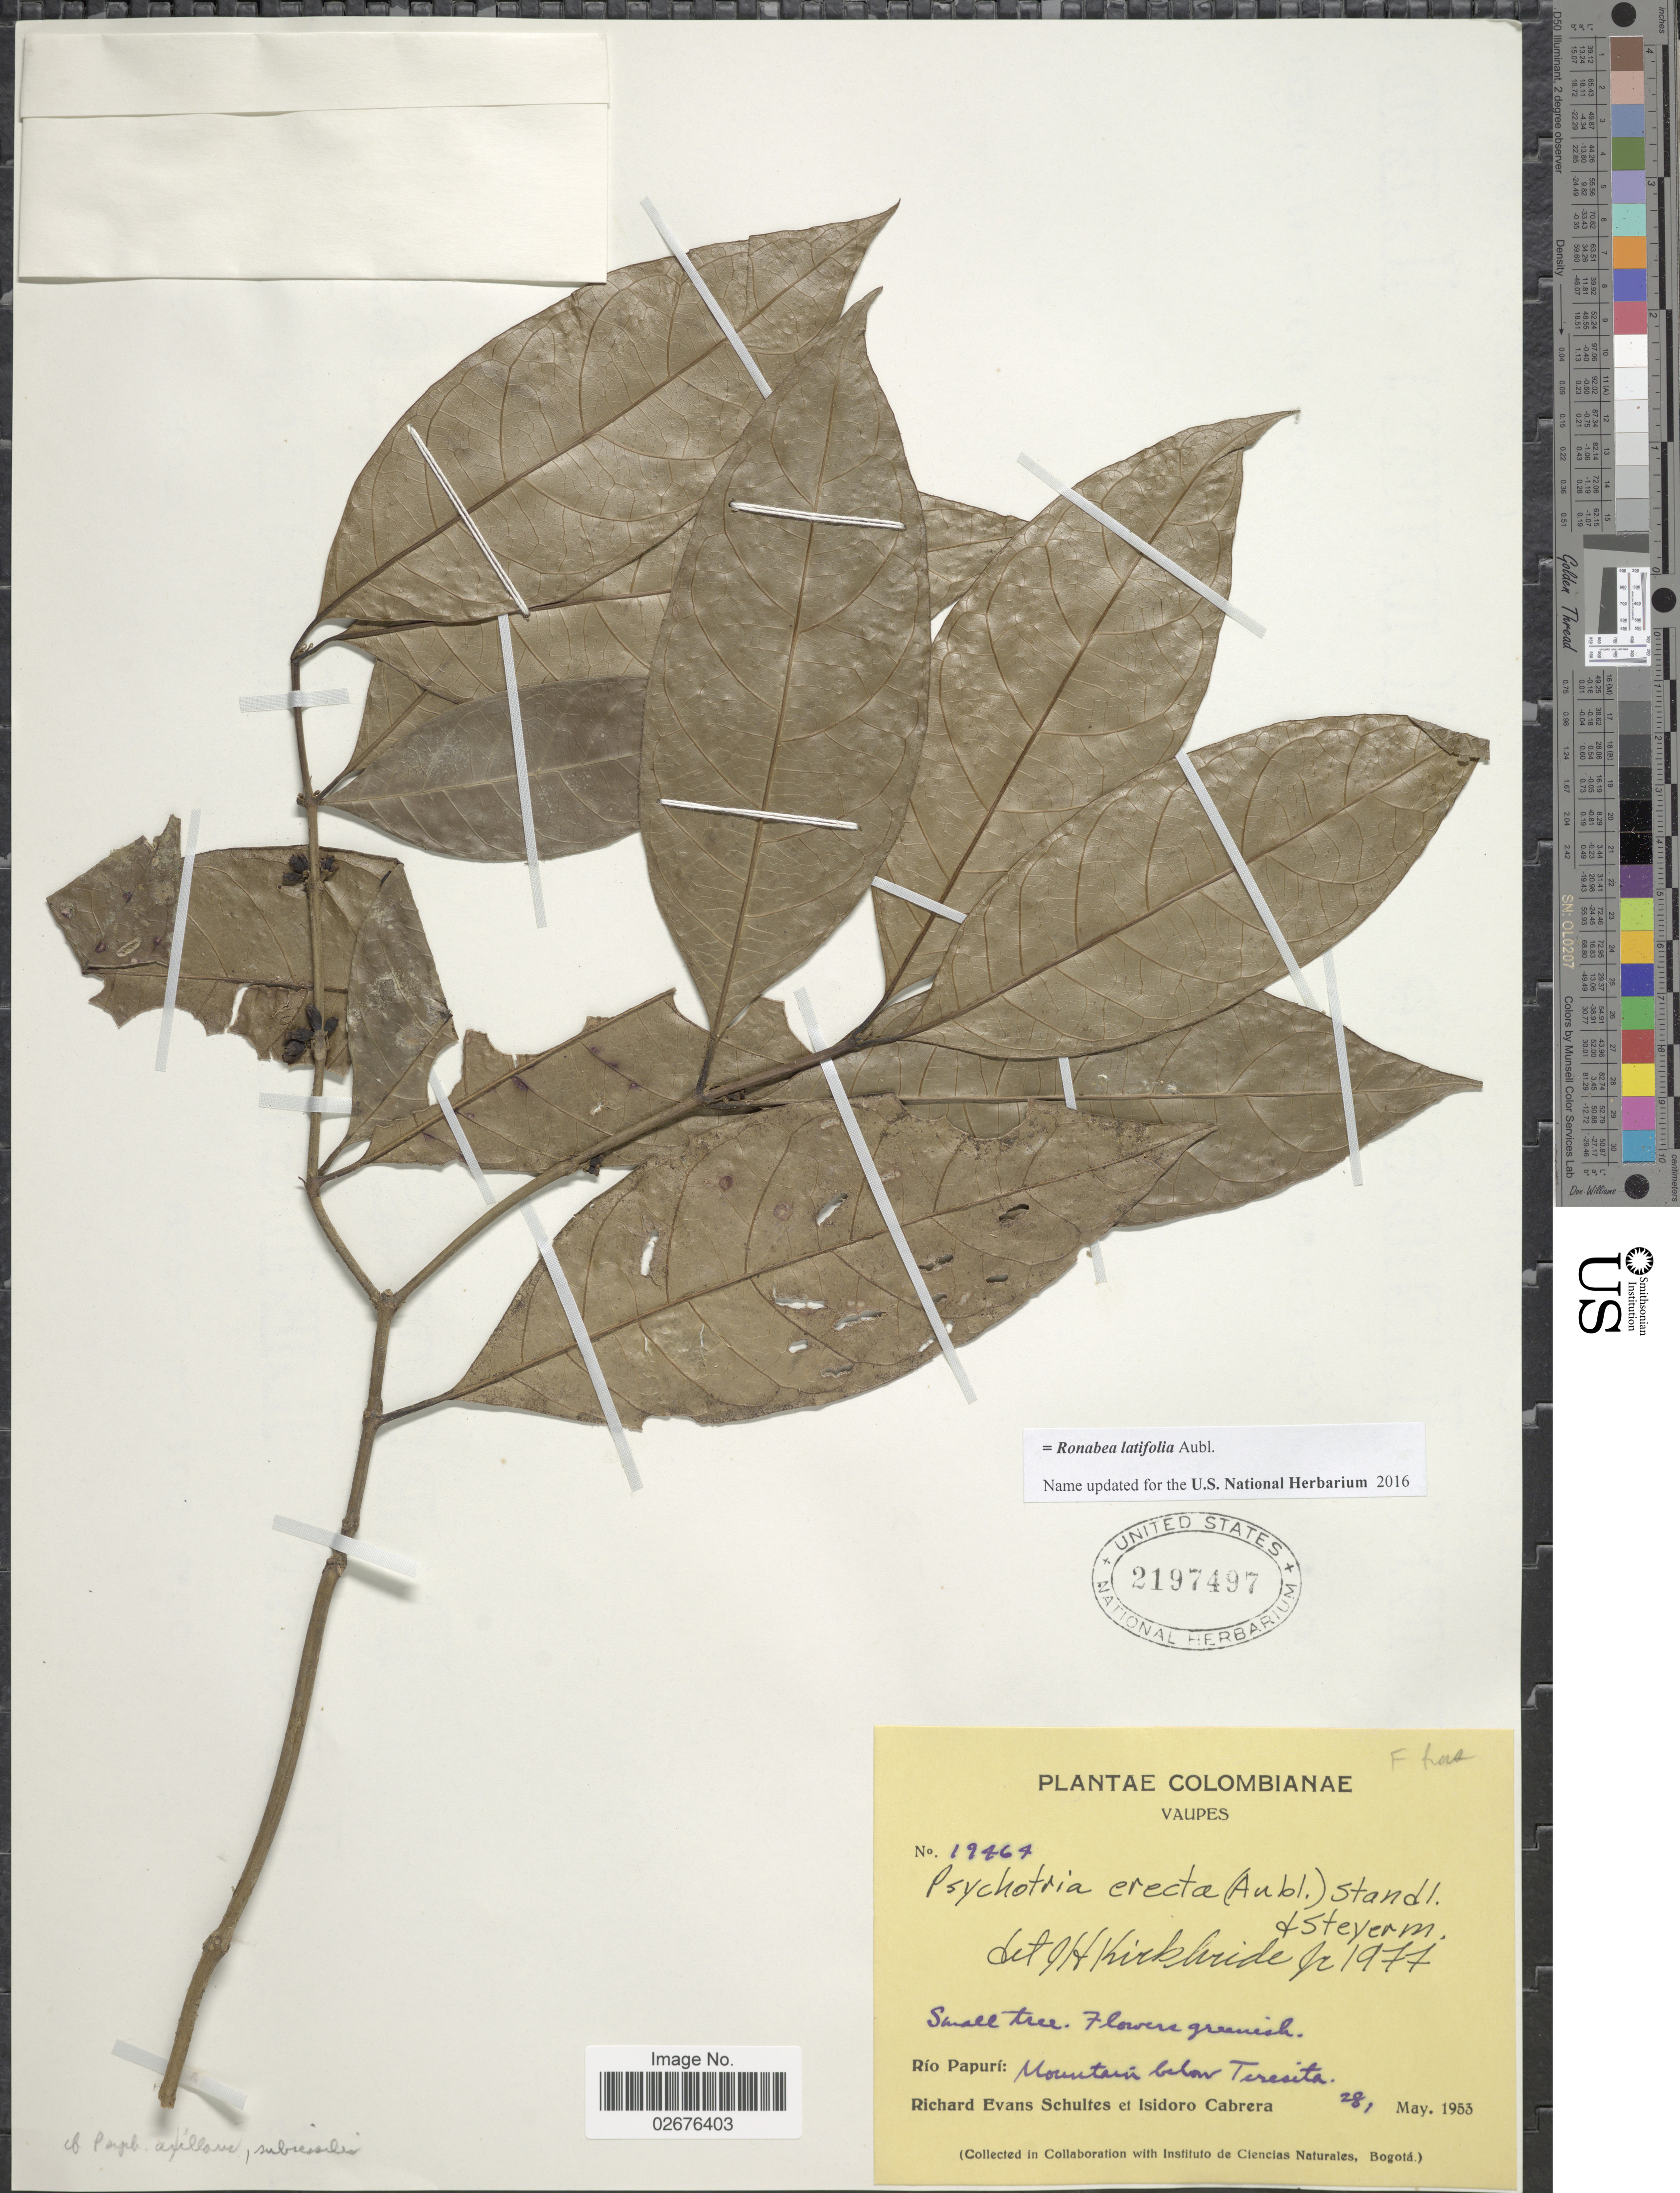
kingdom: Plantae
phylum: Tracheophyta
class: Magnoliopsida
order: Gentianales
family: Rubiaceae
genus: Ronabea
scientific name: Ronabea latifolia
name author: Aubl.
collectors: R. E. Schultes & I. Cabrera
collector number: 19464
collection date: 1953-05-28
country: Colombia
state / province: Vaupés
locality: Rio Papuri: Mountain below Teresita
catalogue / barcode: US 2197497